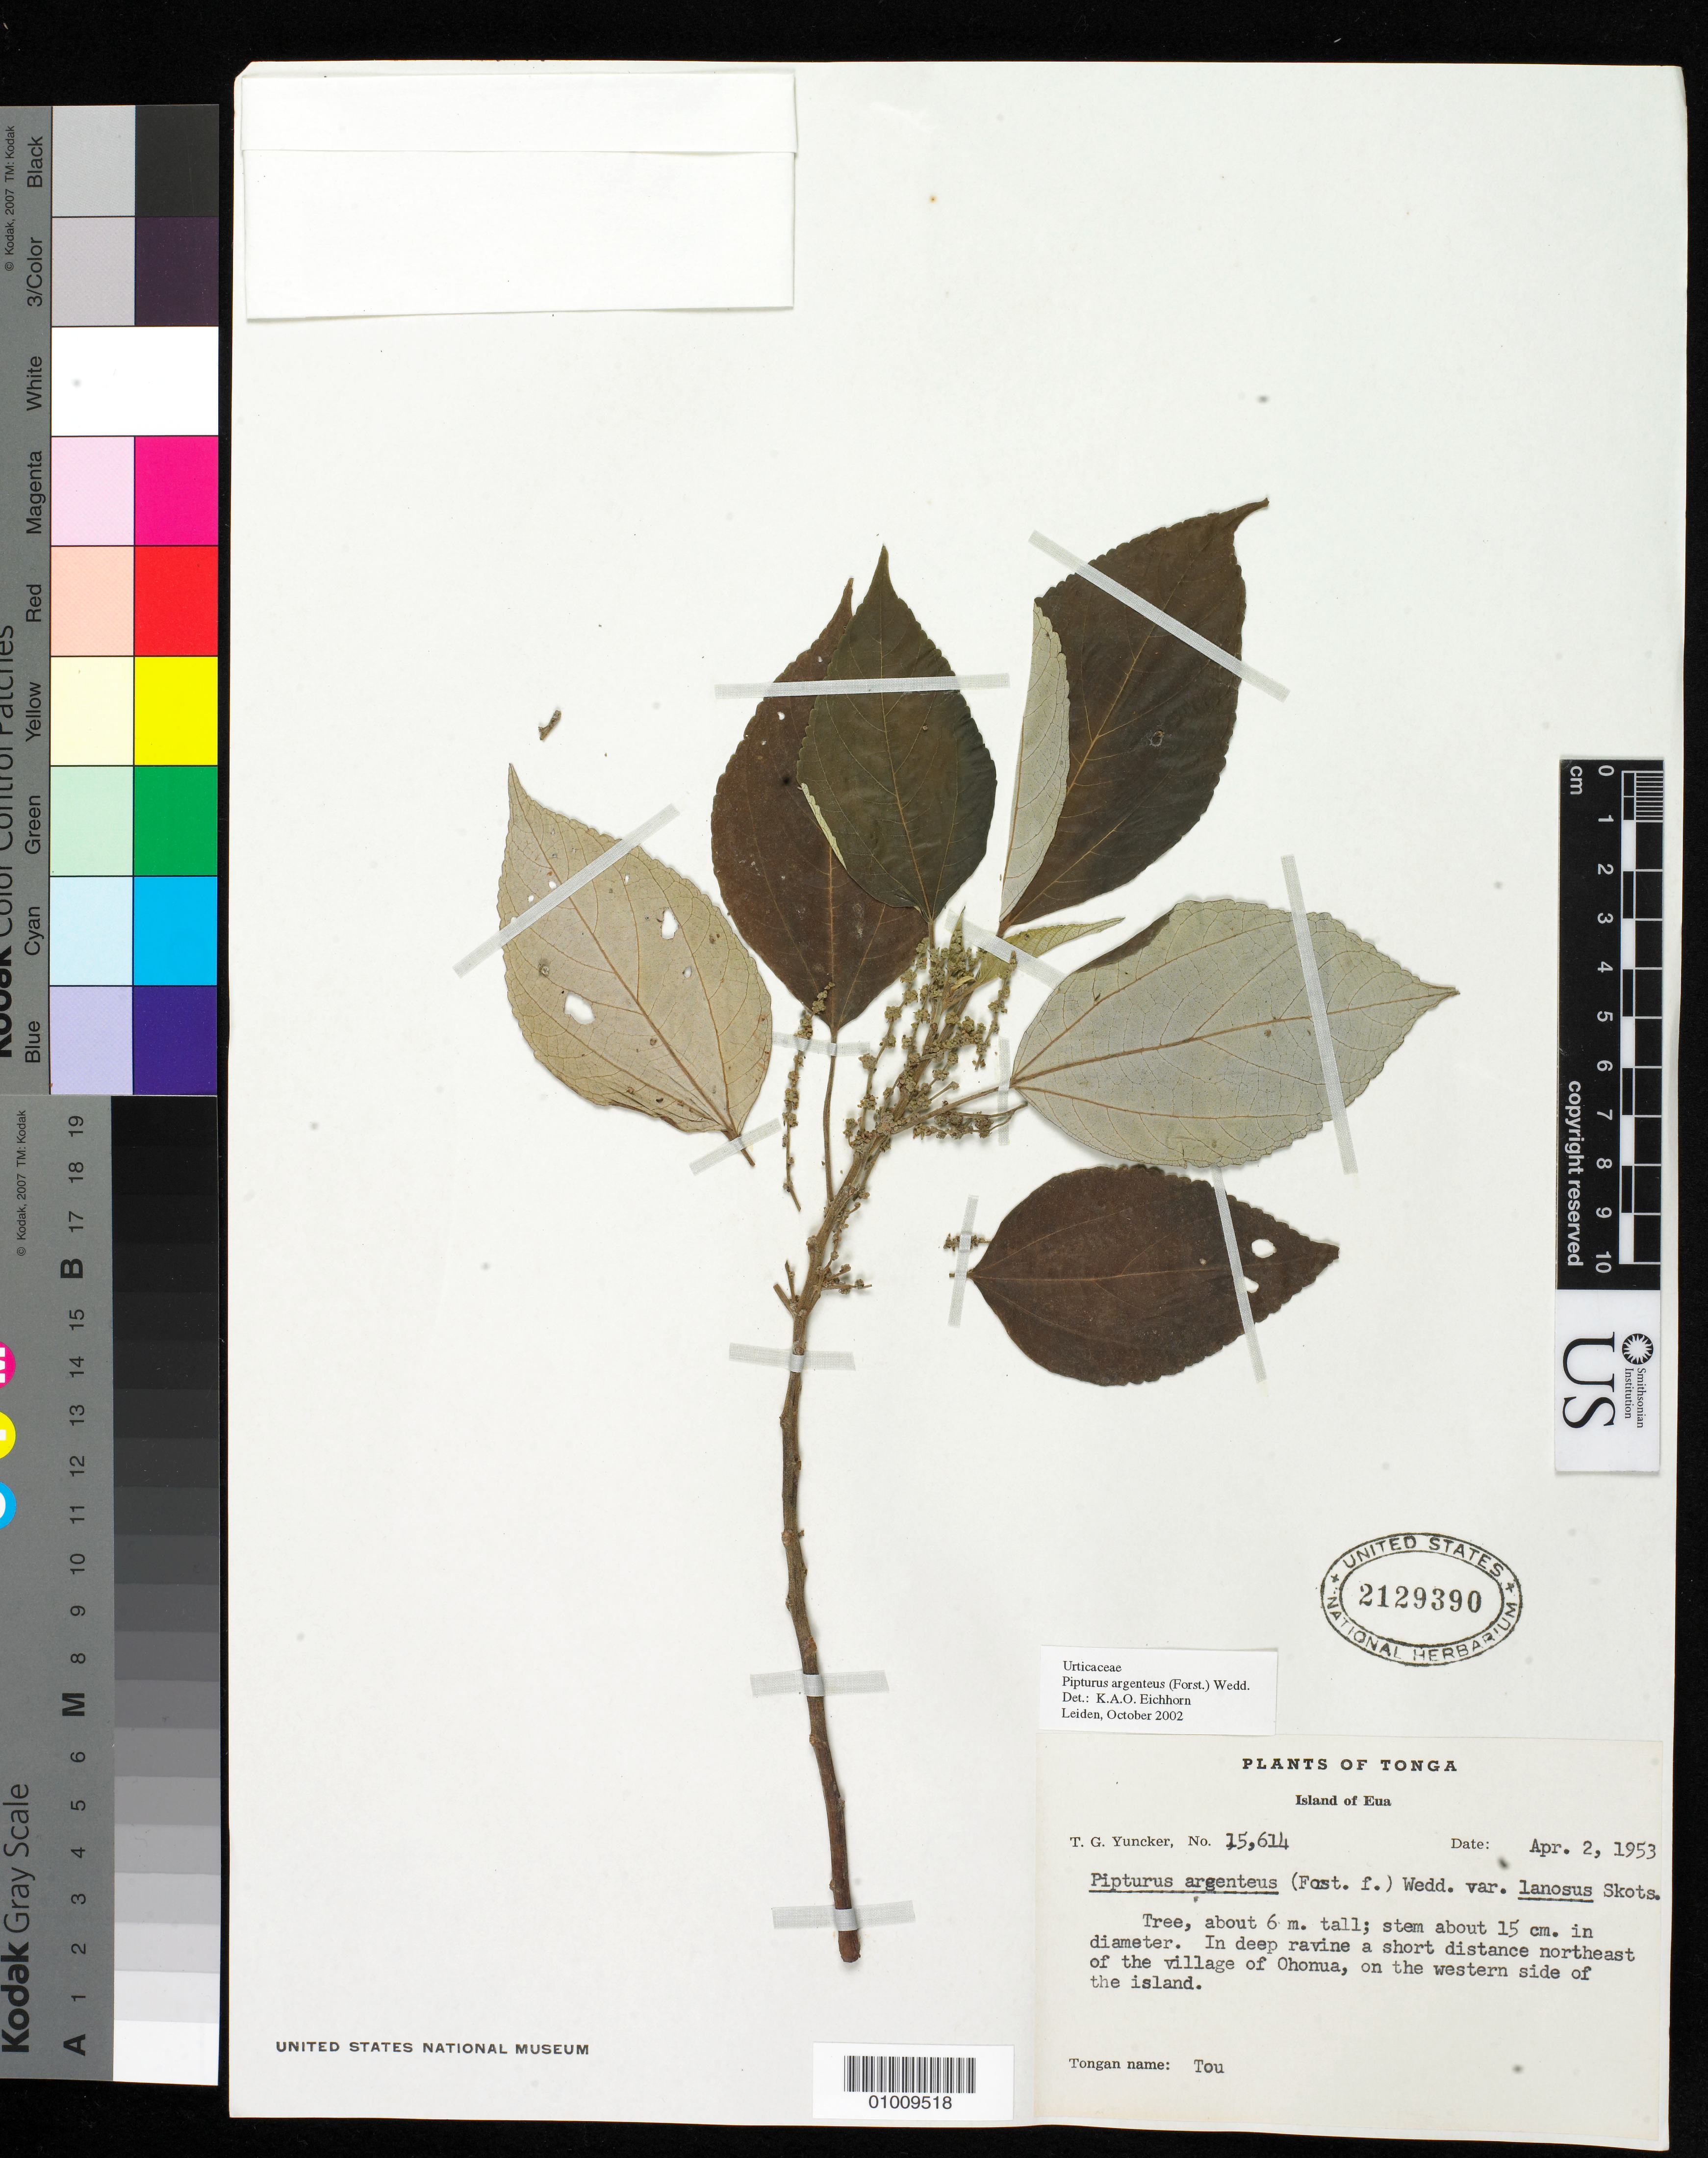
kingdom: Plantae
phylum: Tracheophyta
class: Magnoliopsida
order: Rosales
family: Urticaceae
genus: Pipturus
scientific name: Pipturus argenteus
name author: (G. Forst.) Wedd.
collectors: T. G. Yuncker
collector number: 15614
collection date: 1953-04-02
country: Tonga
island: Eua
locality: In deep ravine a short distance NE of the village of Ohonua, western side of the island, Eua Island, Tonga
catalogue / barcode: US 2129390